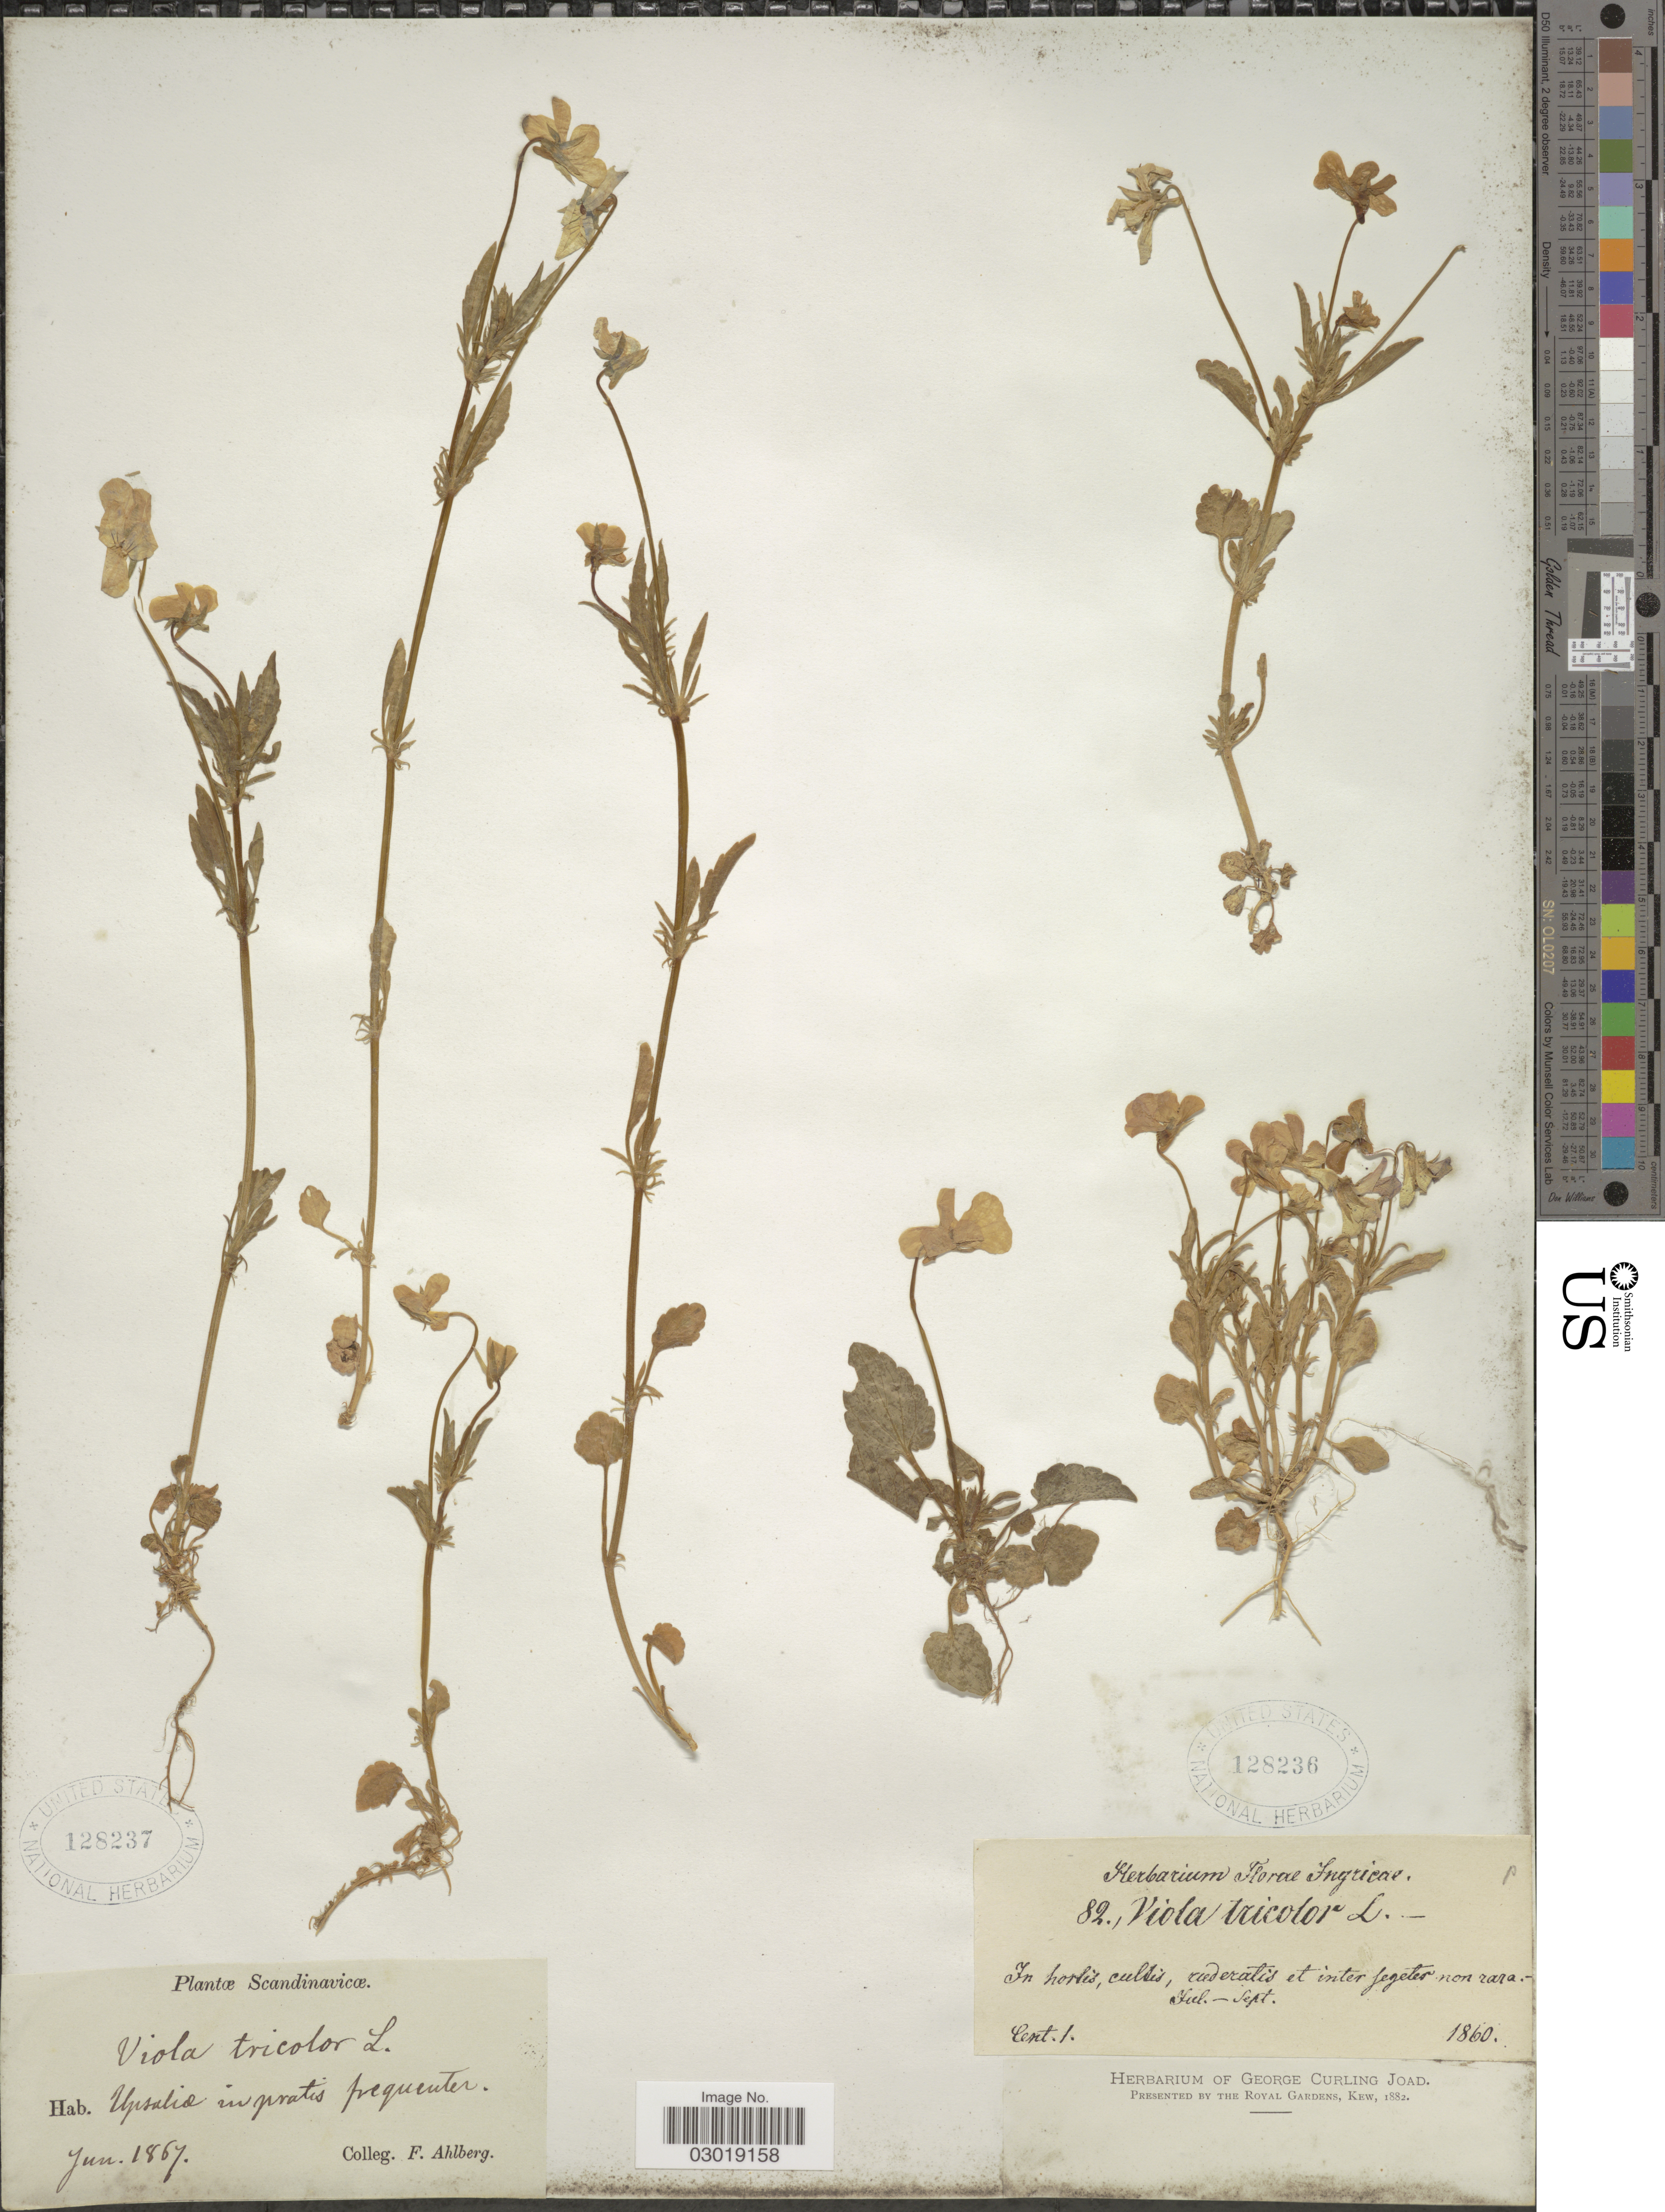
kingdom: Plantae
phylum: Tracheophyta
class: Magnoliopsida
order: Malpighiales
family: Violaceae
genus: Viola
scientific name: Viola tricolor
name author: L.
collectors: ex herb. Florae Ingricae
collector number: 82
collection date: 1860-07/1860-09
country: Italy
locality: In hortis, cultis, rederatis et inter jegeteo non rara.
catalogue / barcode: US 128236